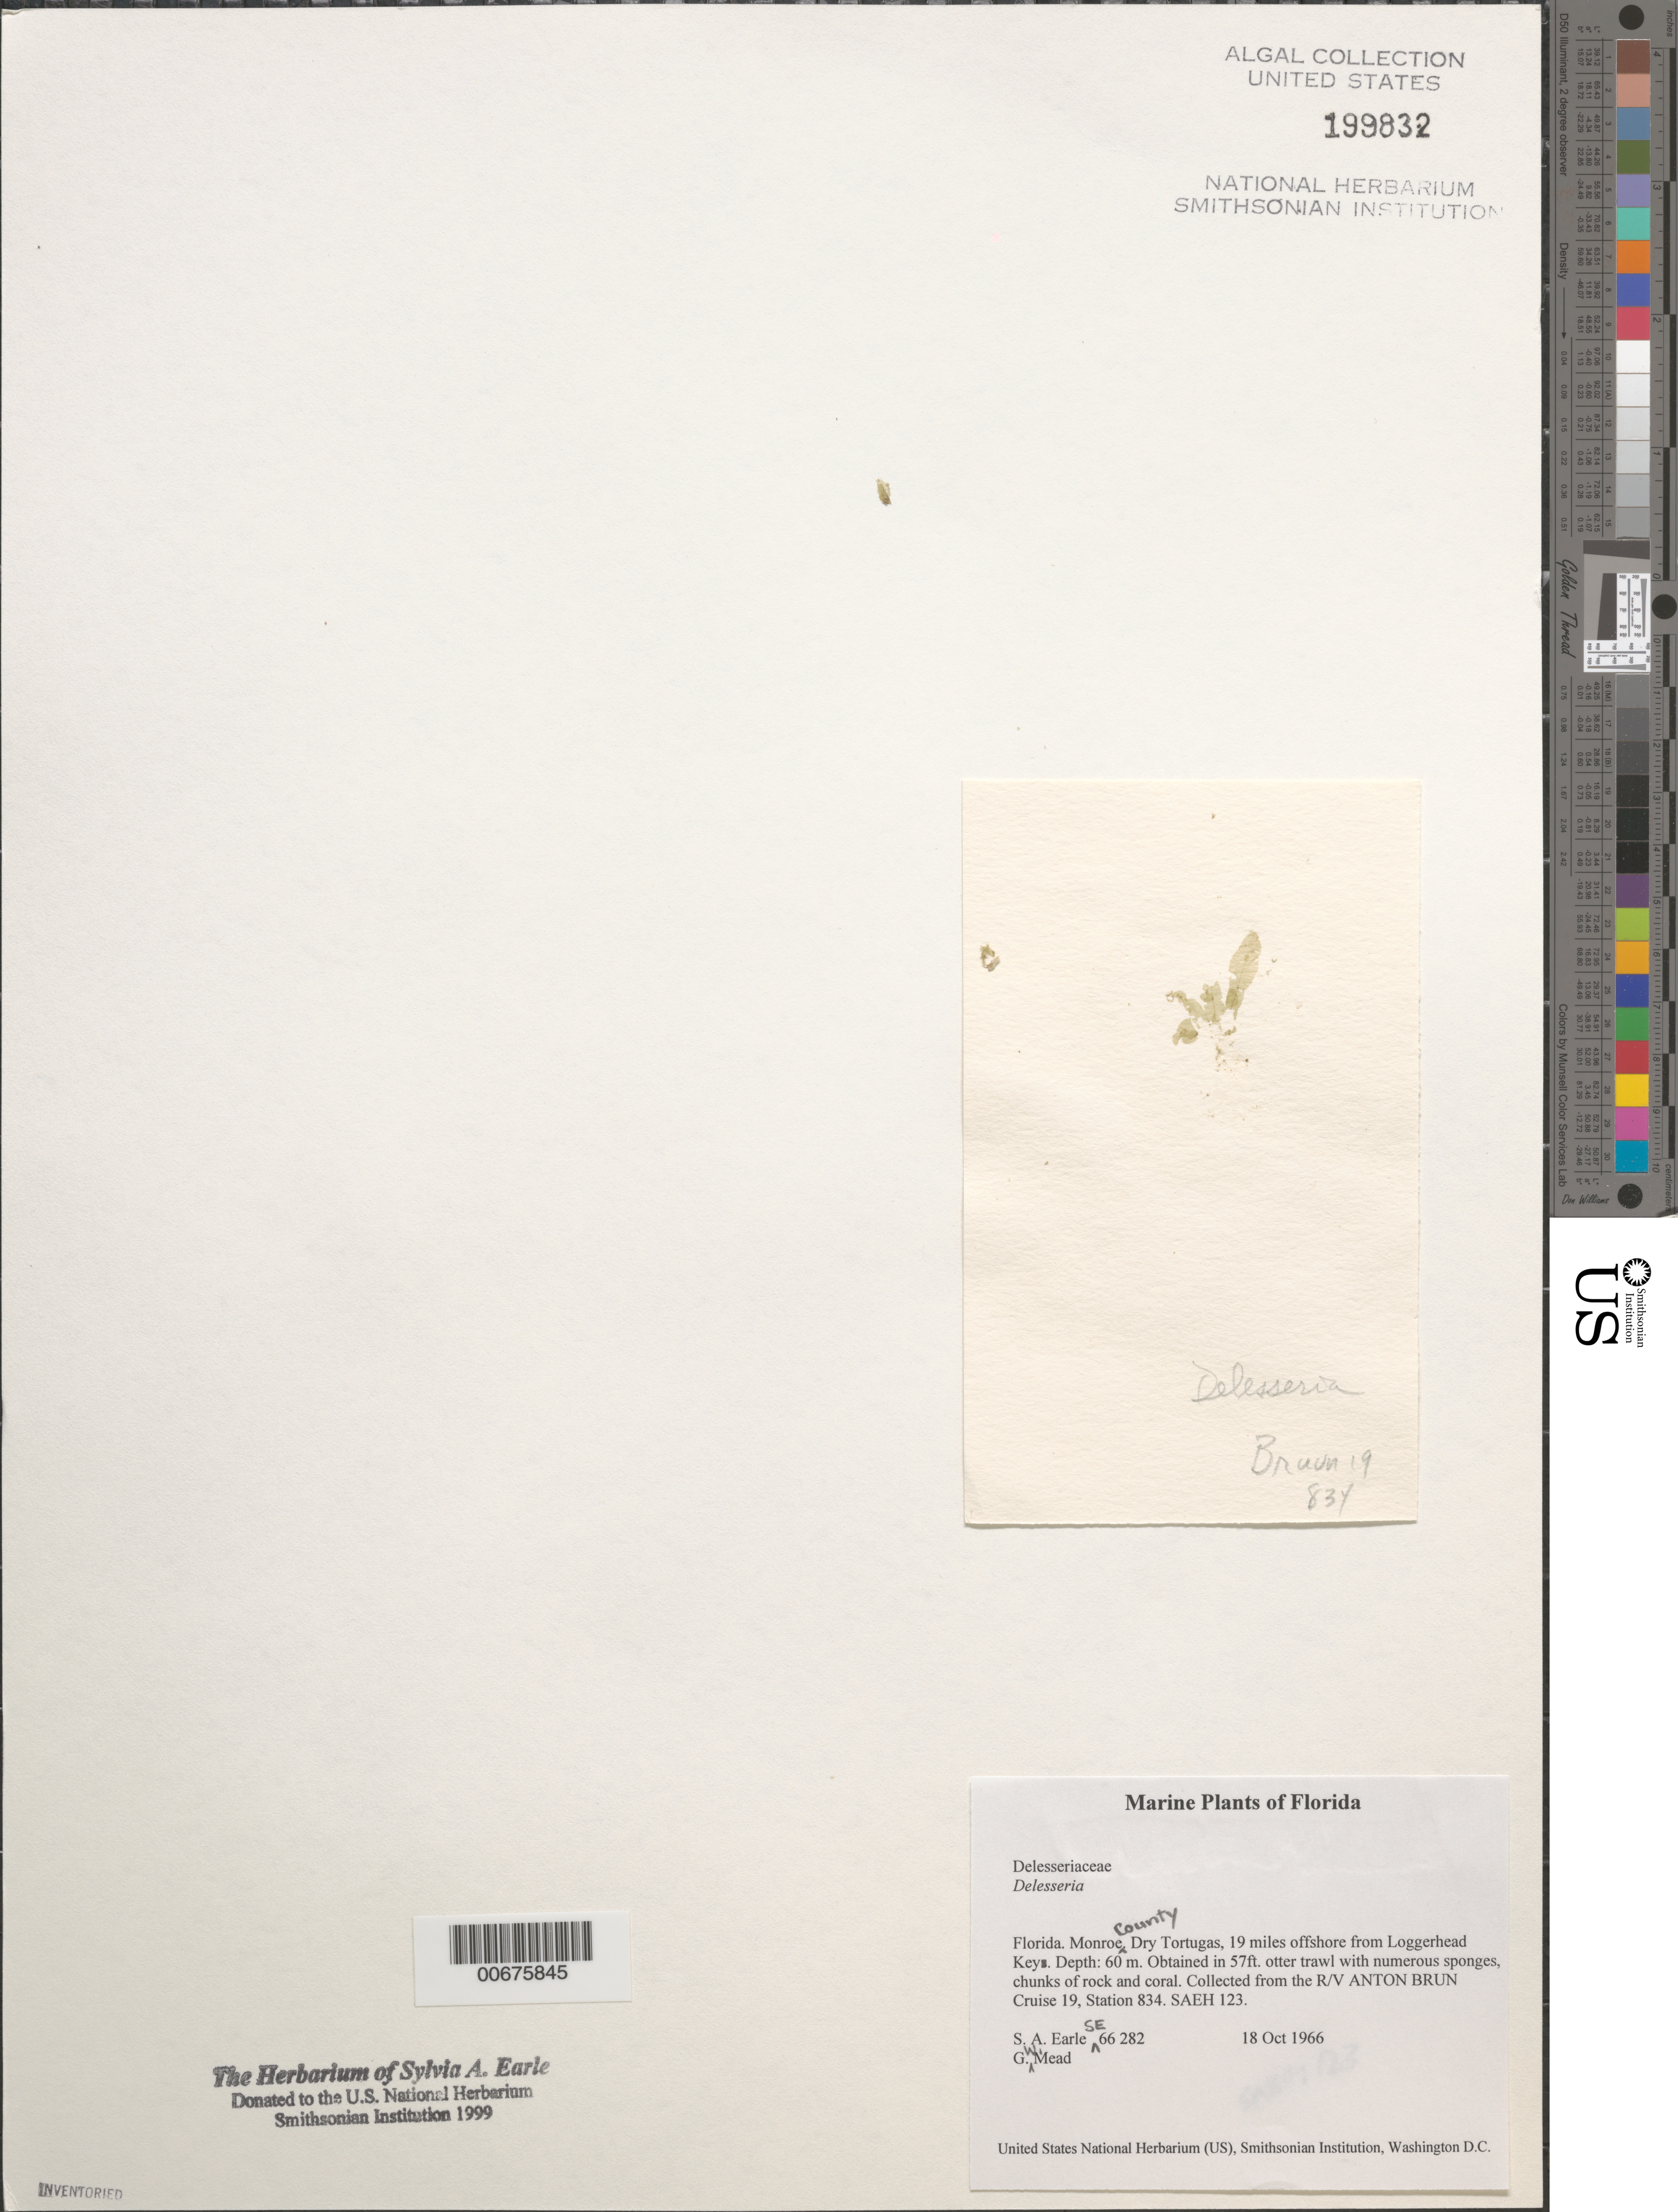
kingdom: Plantae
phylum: Rhodophyta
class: Florideophyceae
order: Ceramiales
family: Delesseriaceae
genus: Delesseria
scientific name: Delesseria sp.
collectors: S. A. Earle & G. W. Mead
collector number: SE 66282 & SAEH 123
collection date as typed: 18 Oct 1966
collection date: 1966-10-18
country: United States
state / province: Florida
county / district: Monroe County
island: Dry Tortugas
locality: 19 miles off Loggerhead Key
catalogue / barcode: US 199832